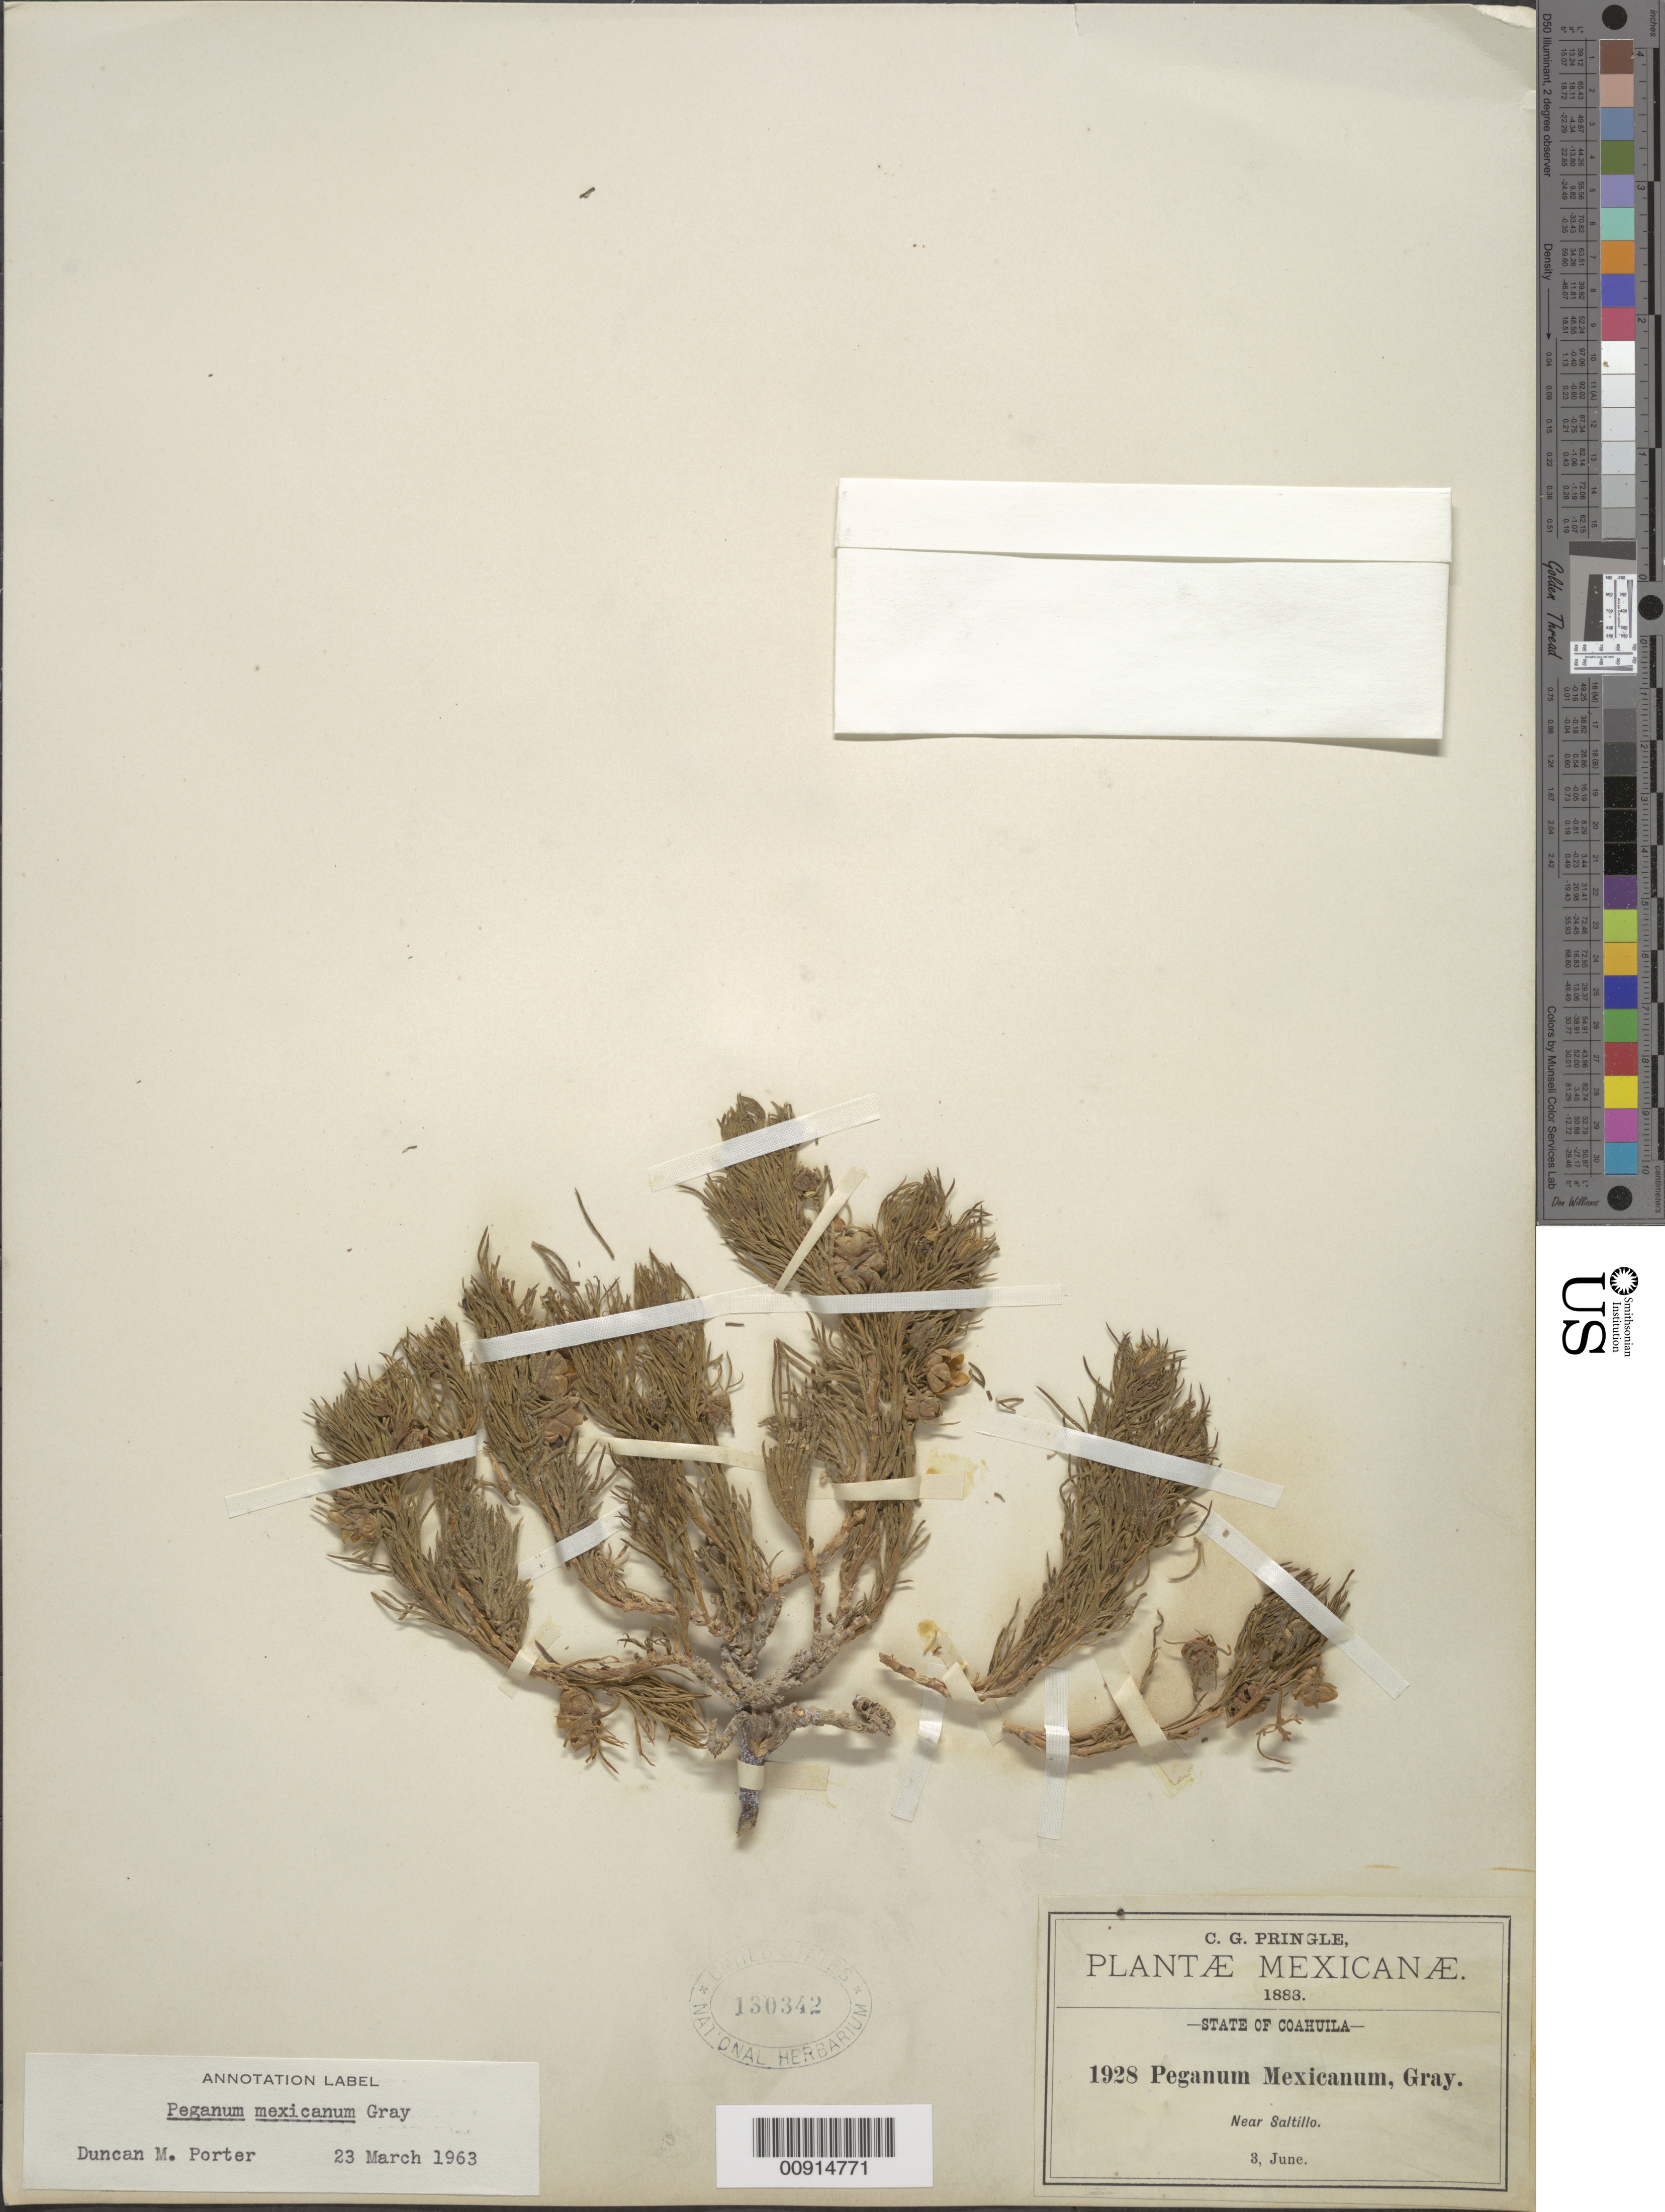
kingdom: Plantae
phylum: Tracheophyta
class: Magnoliopsida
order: Sapindales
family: Tetradiclidaceae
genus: Peganum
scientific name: Peganum mexicanum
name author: A. Gray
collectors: C. G. Pringle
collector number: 1928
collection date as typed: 03 Jun 1883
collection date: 1883-06-03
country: Mexico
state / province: Coahuila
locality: Near Saltillo, State of Coahuila.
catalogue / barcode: US 130342